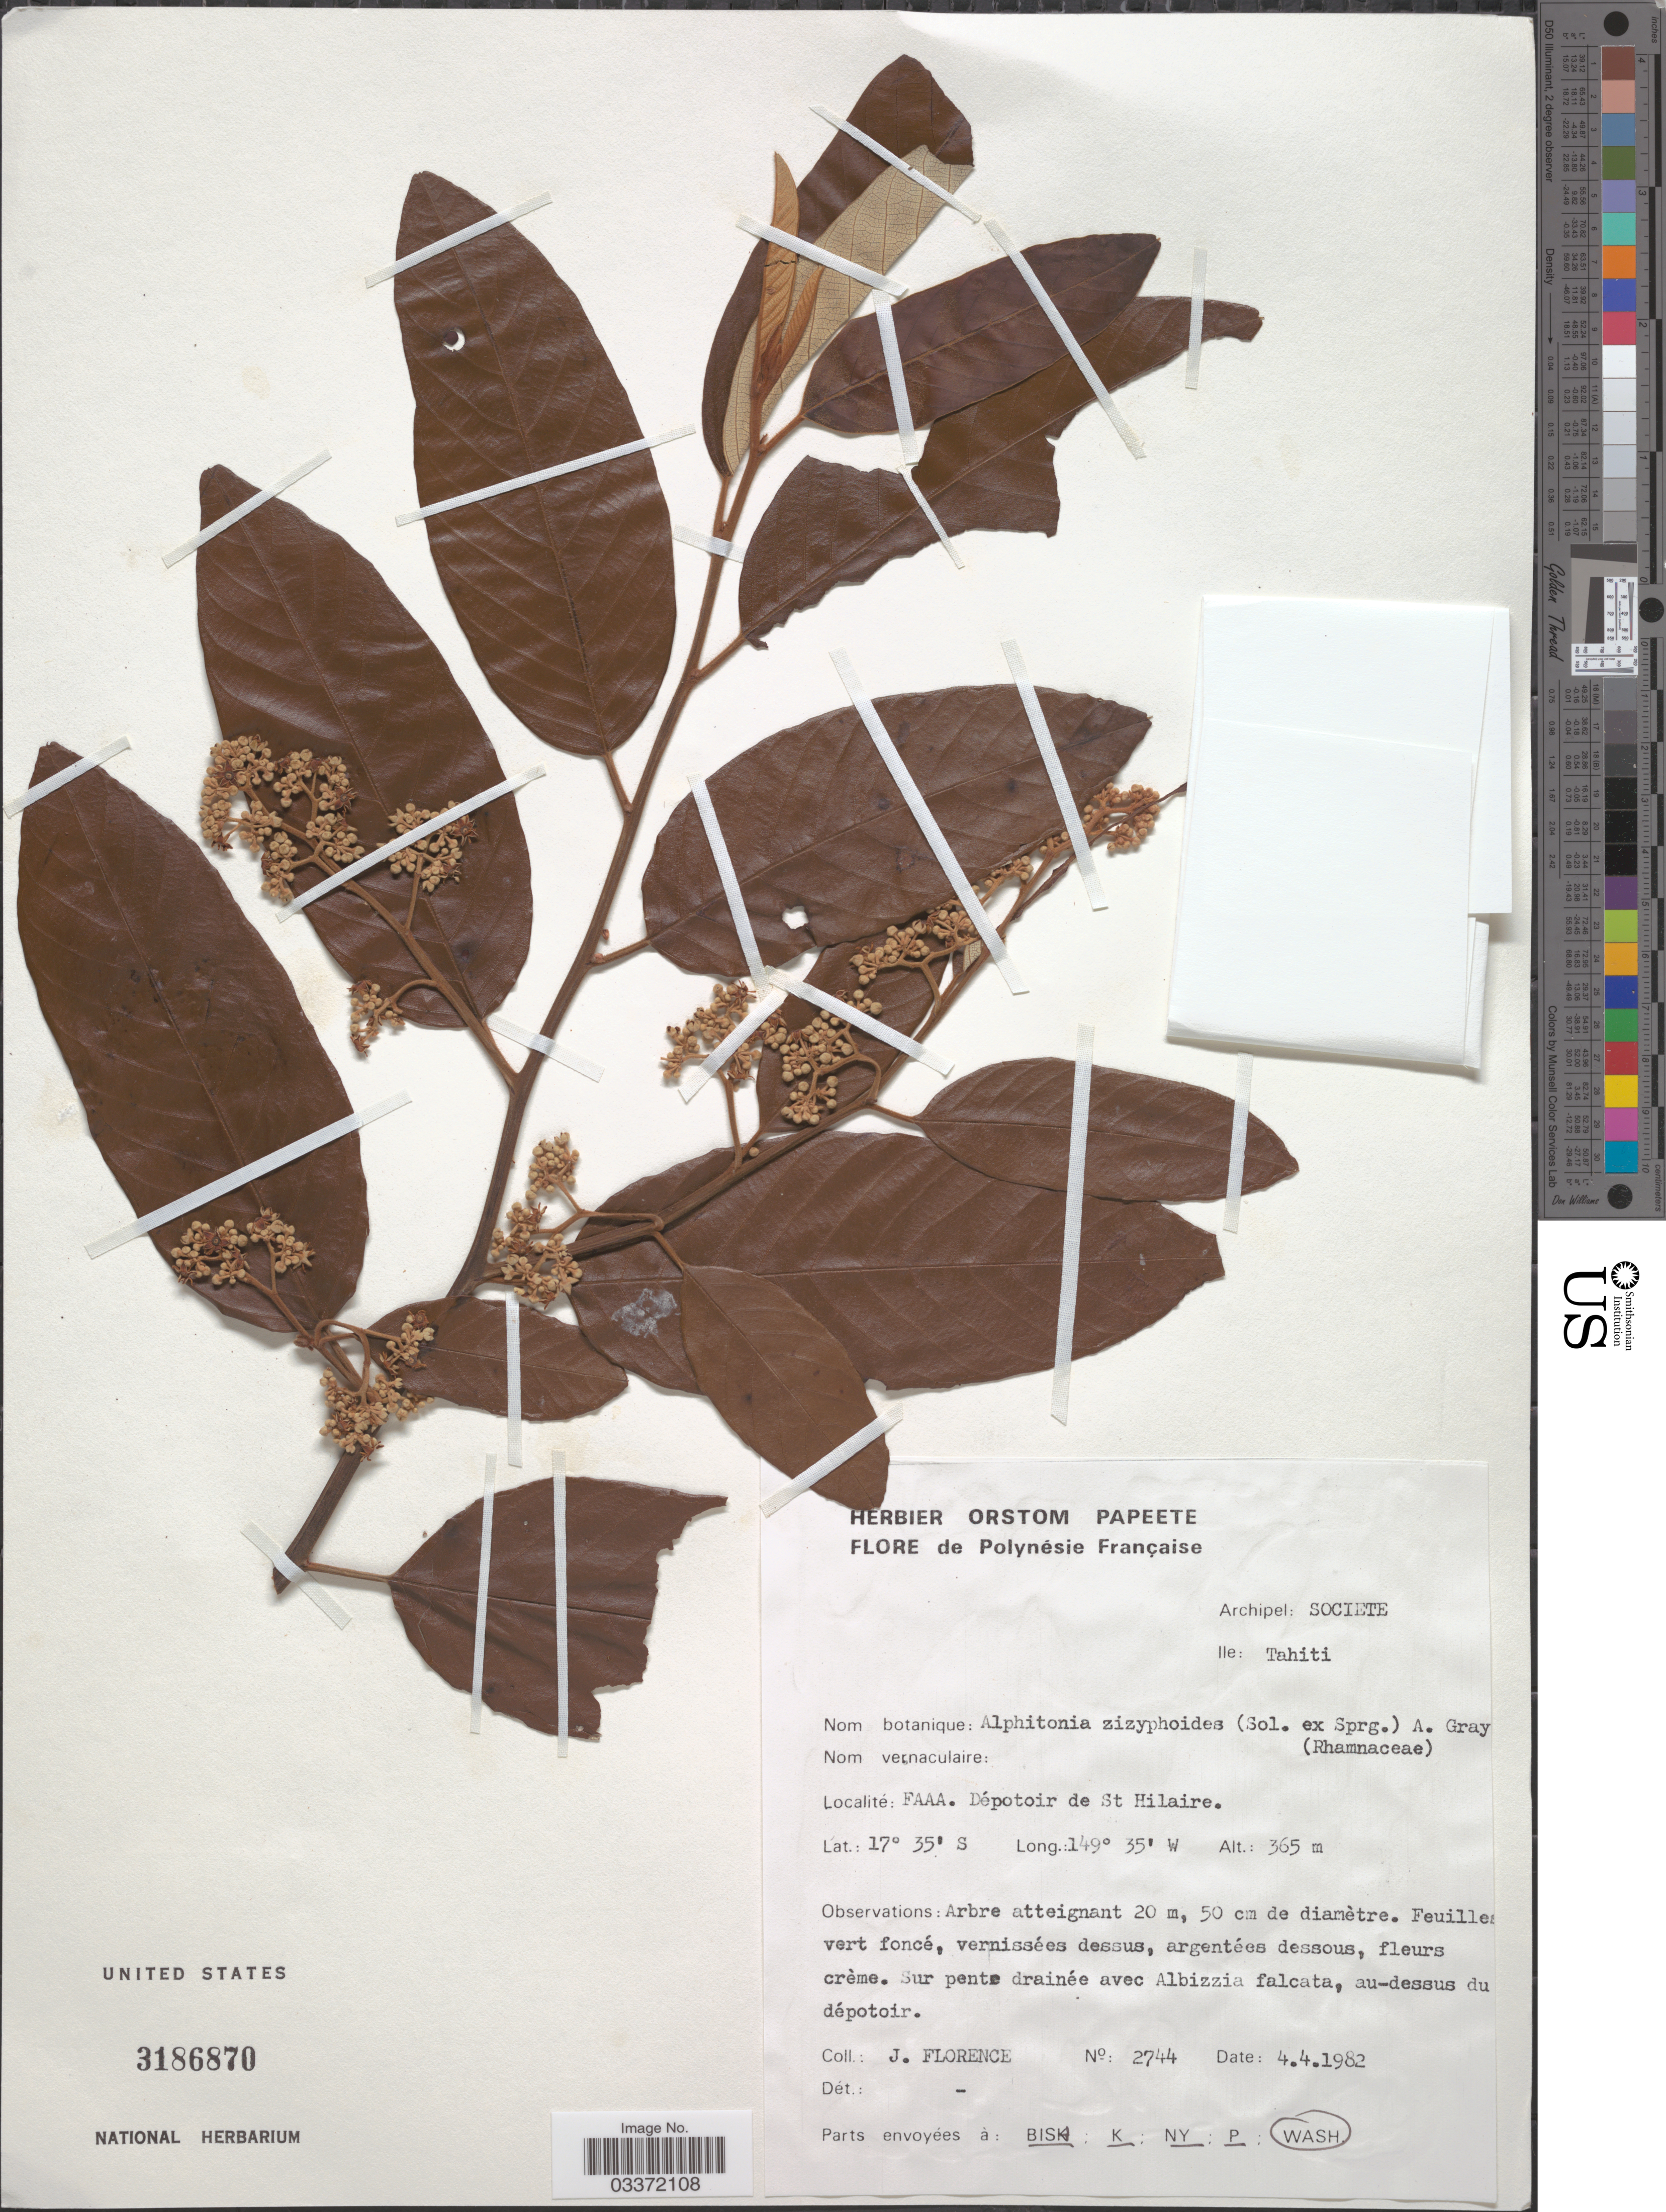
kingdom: Plantae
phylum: Tracheophyta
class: Magnoliopsida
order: Rosales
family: Rhamnaceae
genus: Alphitonia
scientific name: Alphitonia zizyphoides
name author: (Sol. ex Spreng.) A. Gray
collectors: J. Florence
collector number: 2744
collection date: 1982-04-04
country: French Polynesia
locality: Archipel: Societe, Ile: Tahiti, FAAA. Dépotoir de St Hilaire.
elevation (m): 365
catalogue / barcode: US 3186870